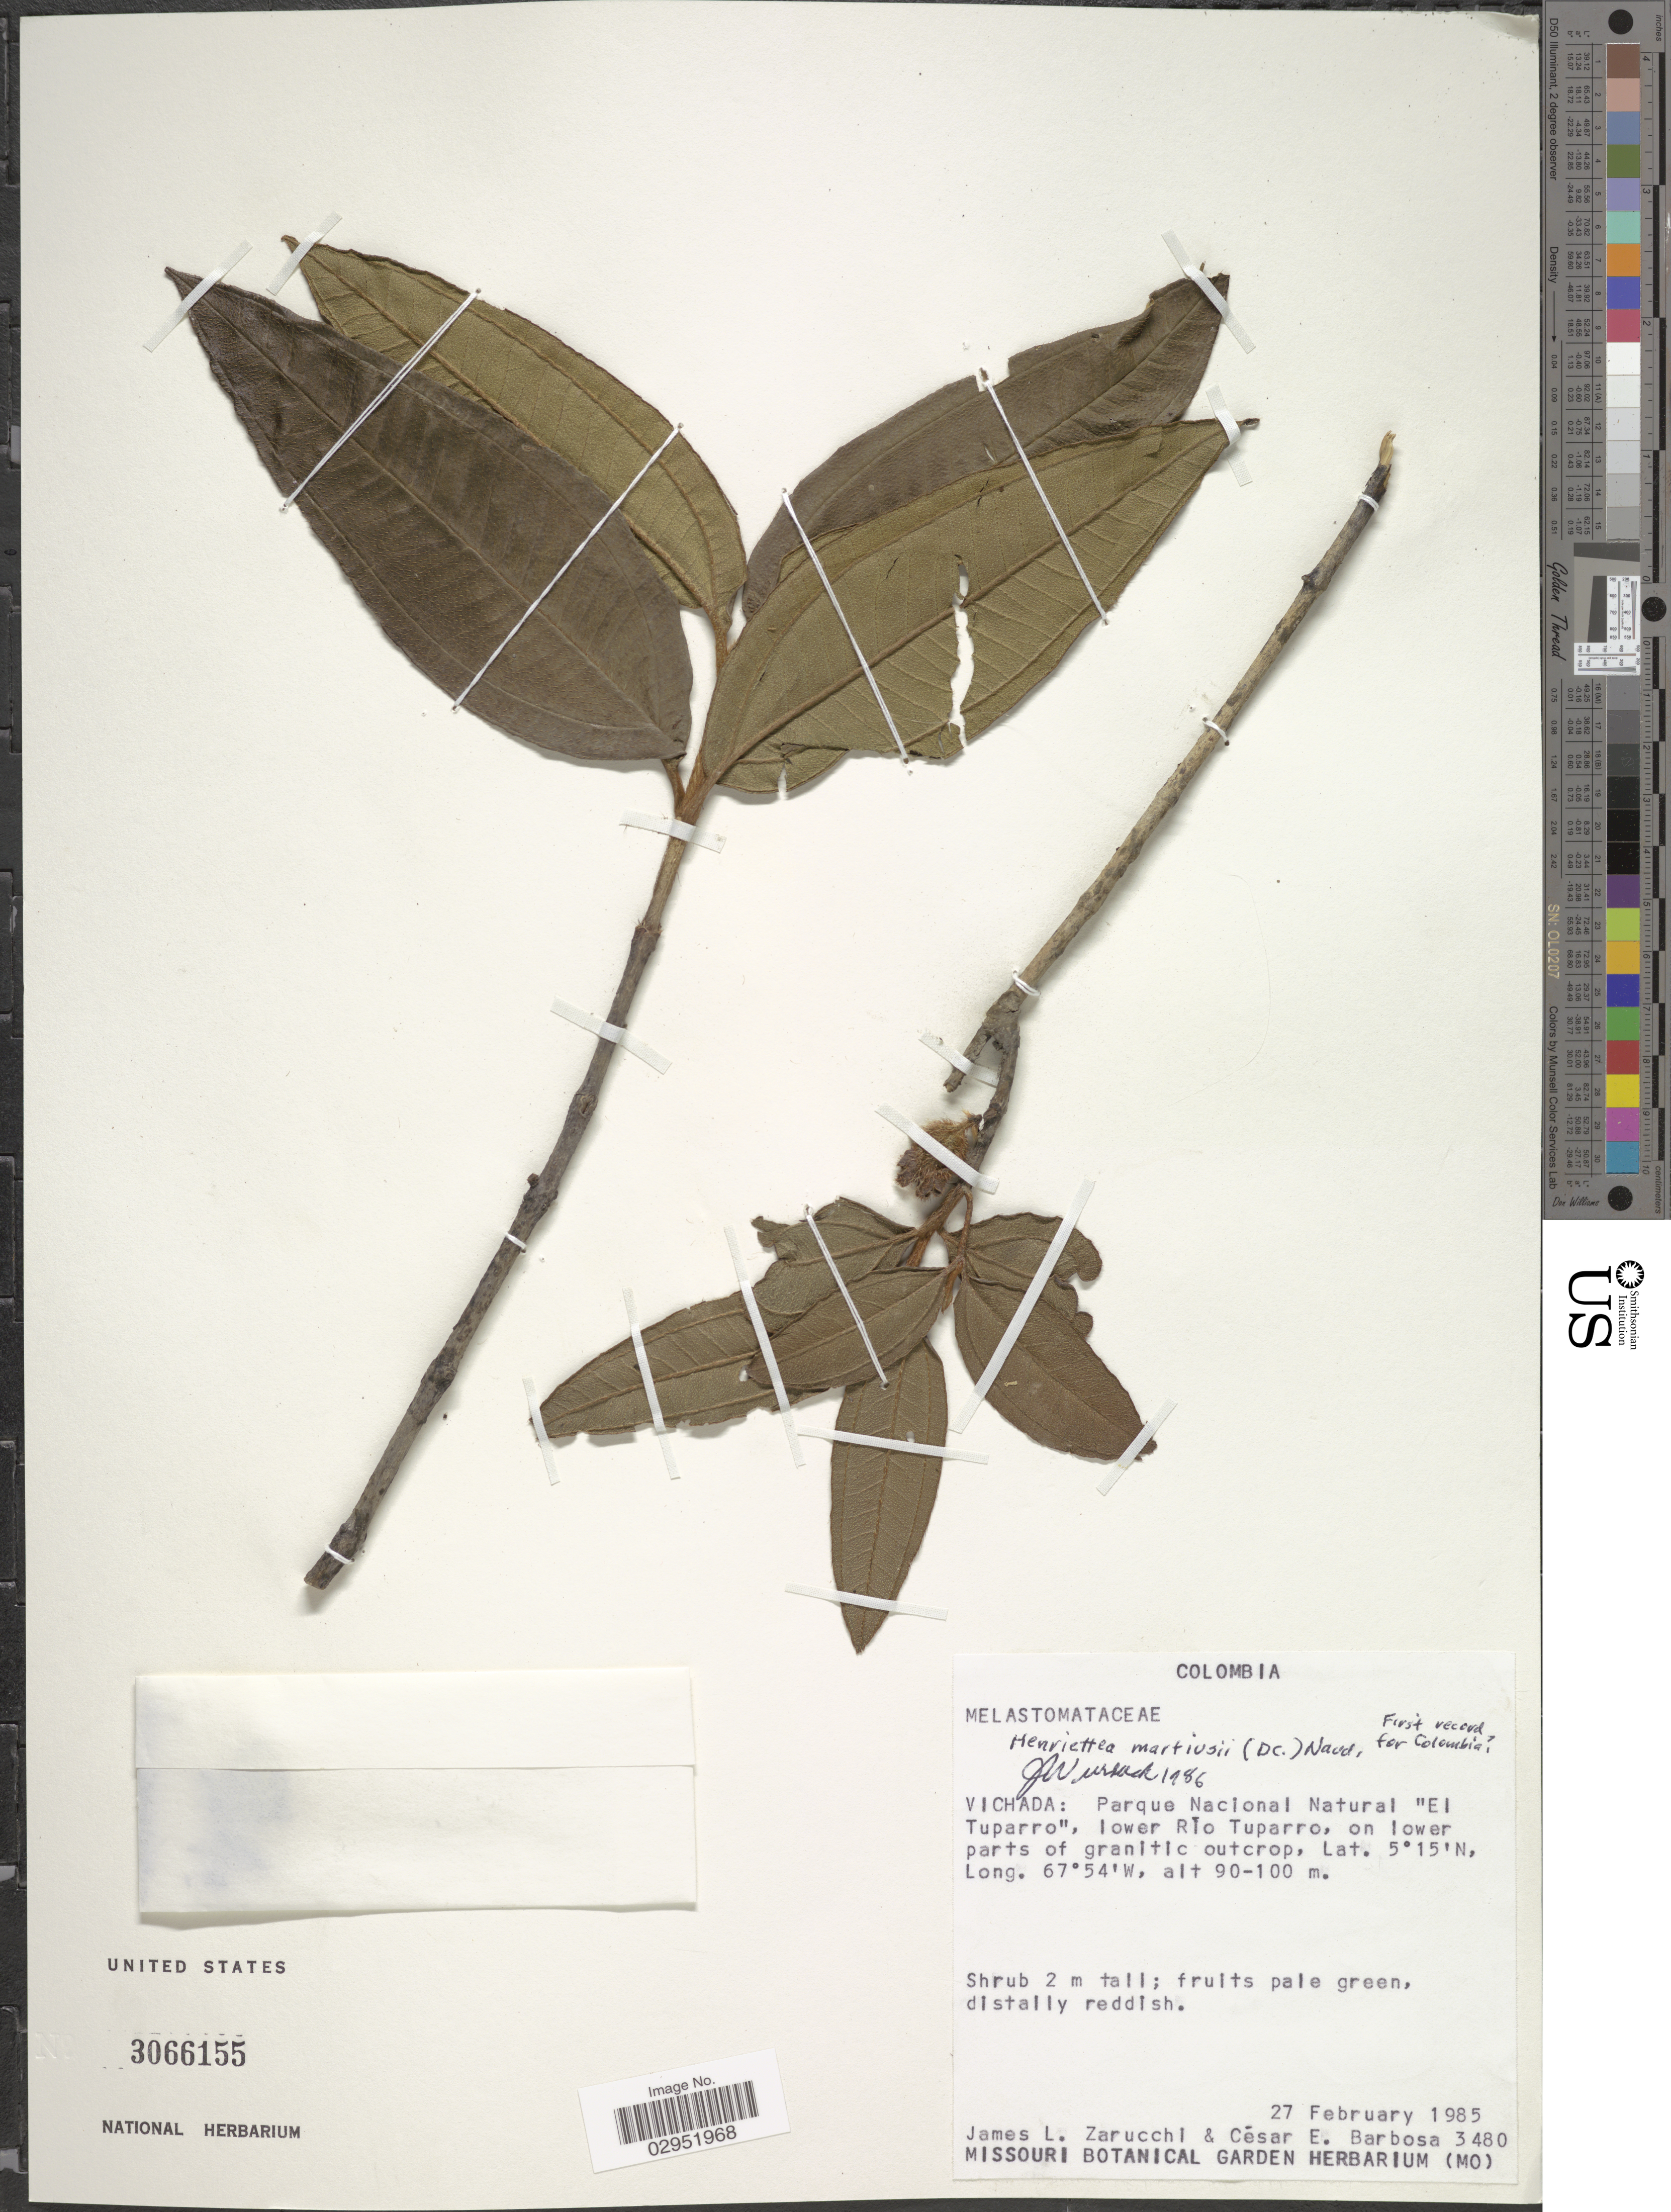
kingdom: Plantae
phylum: Tracheophyta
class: Magnoliopsida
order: Myrtales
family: Melastomataceae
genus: Henriettea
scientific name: Henriettea martiusii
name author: (DC.) Naudin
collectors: J. L. Zarucchi & C. E. Barbosa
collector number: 3480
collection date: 1985-02-27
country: Colombia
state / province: Vichada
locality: Parque Nacional Natural "El Tuparro", lower Rio Tuparro.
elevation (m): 90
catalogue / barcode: US 3066155